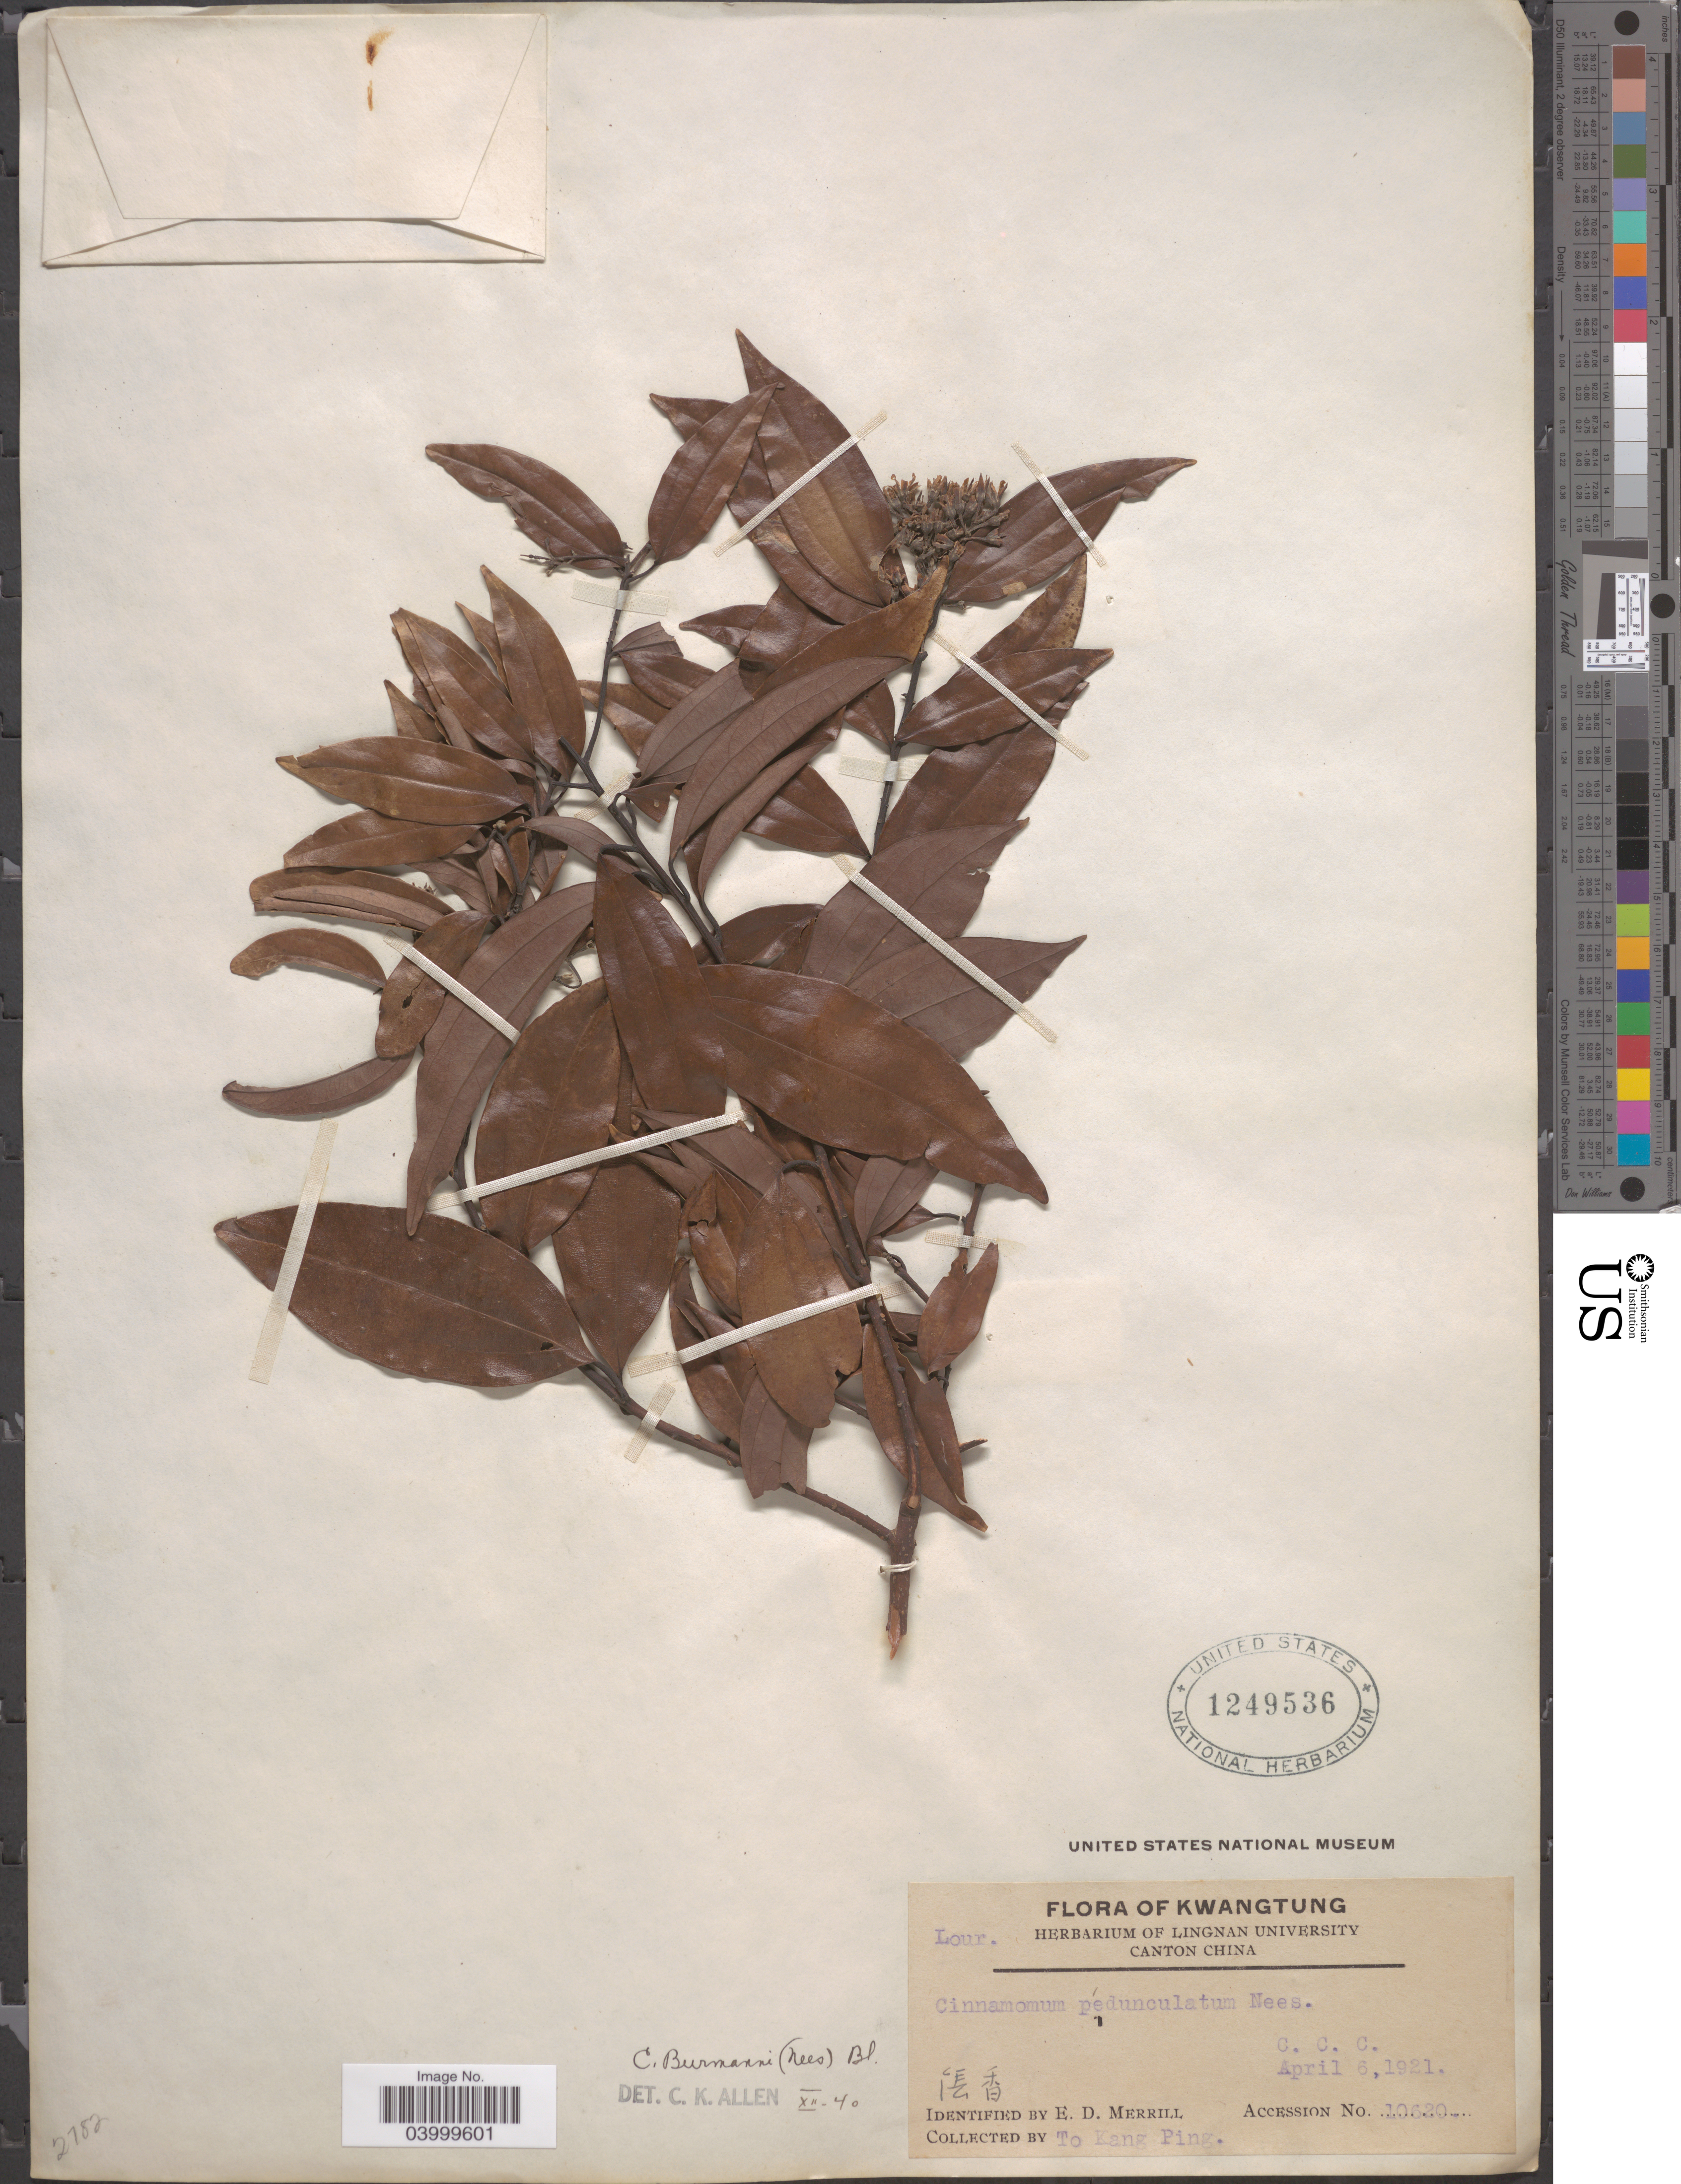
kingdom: Plantae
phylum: Tracheophyta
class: Magnoliopsida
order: Laurales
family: Lauraceae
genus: Cinnamomum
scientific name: Cinnamomum burmannii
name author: (Nees & T. Nees) Blume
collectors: T. Ping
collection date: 1921-04-06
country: China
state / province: Guangdong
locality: Kwangtung. Canton China. C.C.C.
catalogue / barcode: US 1249536